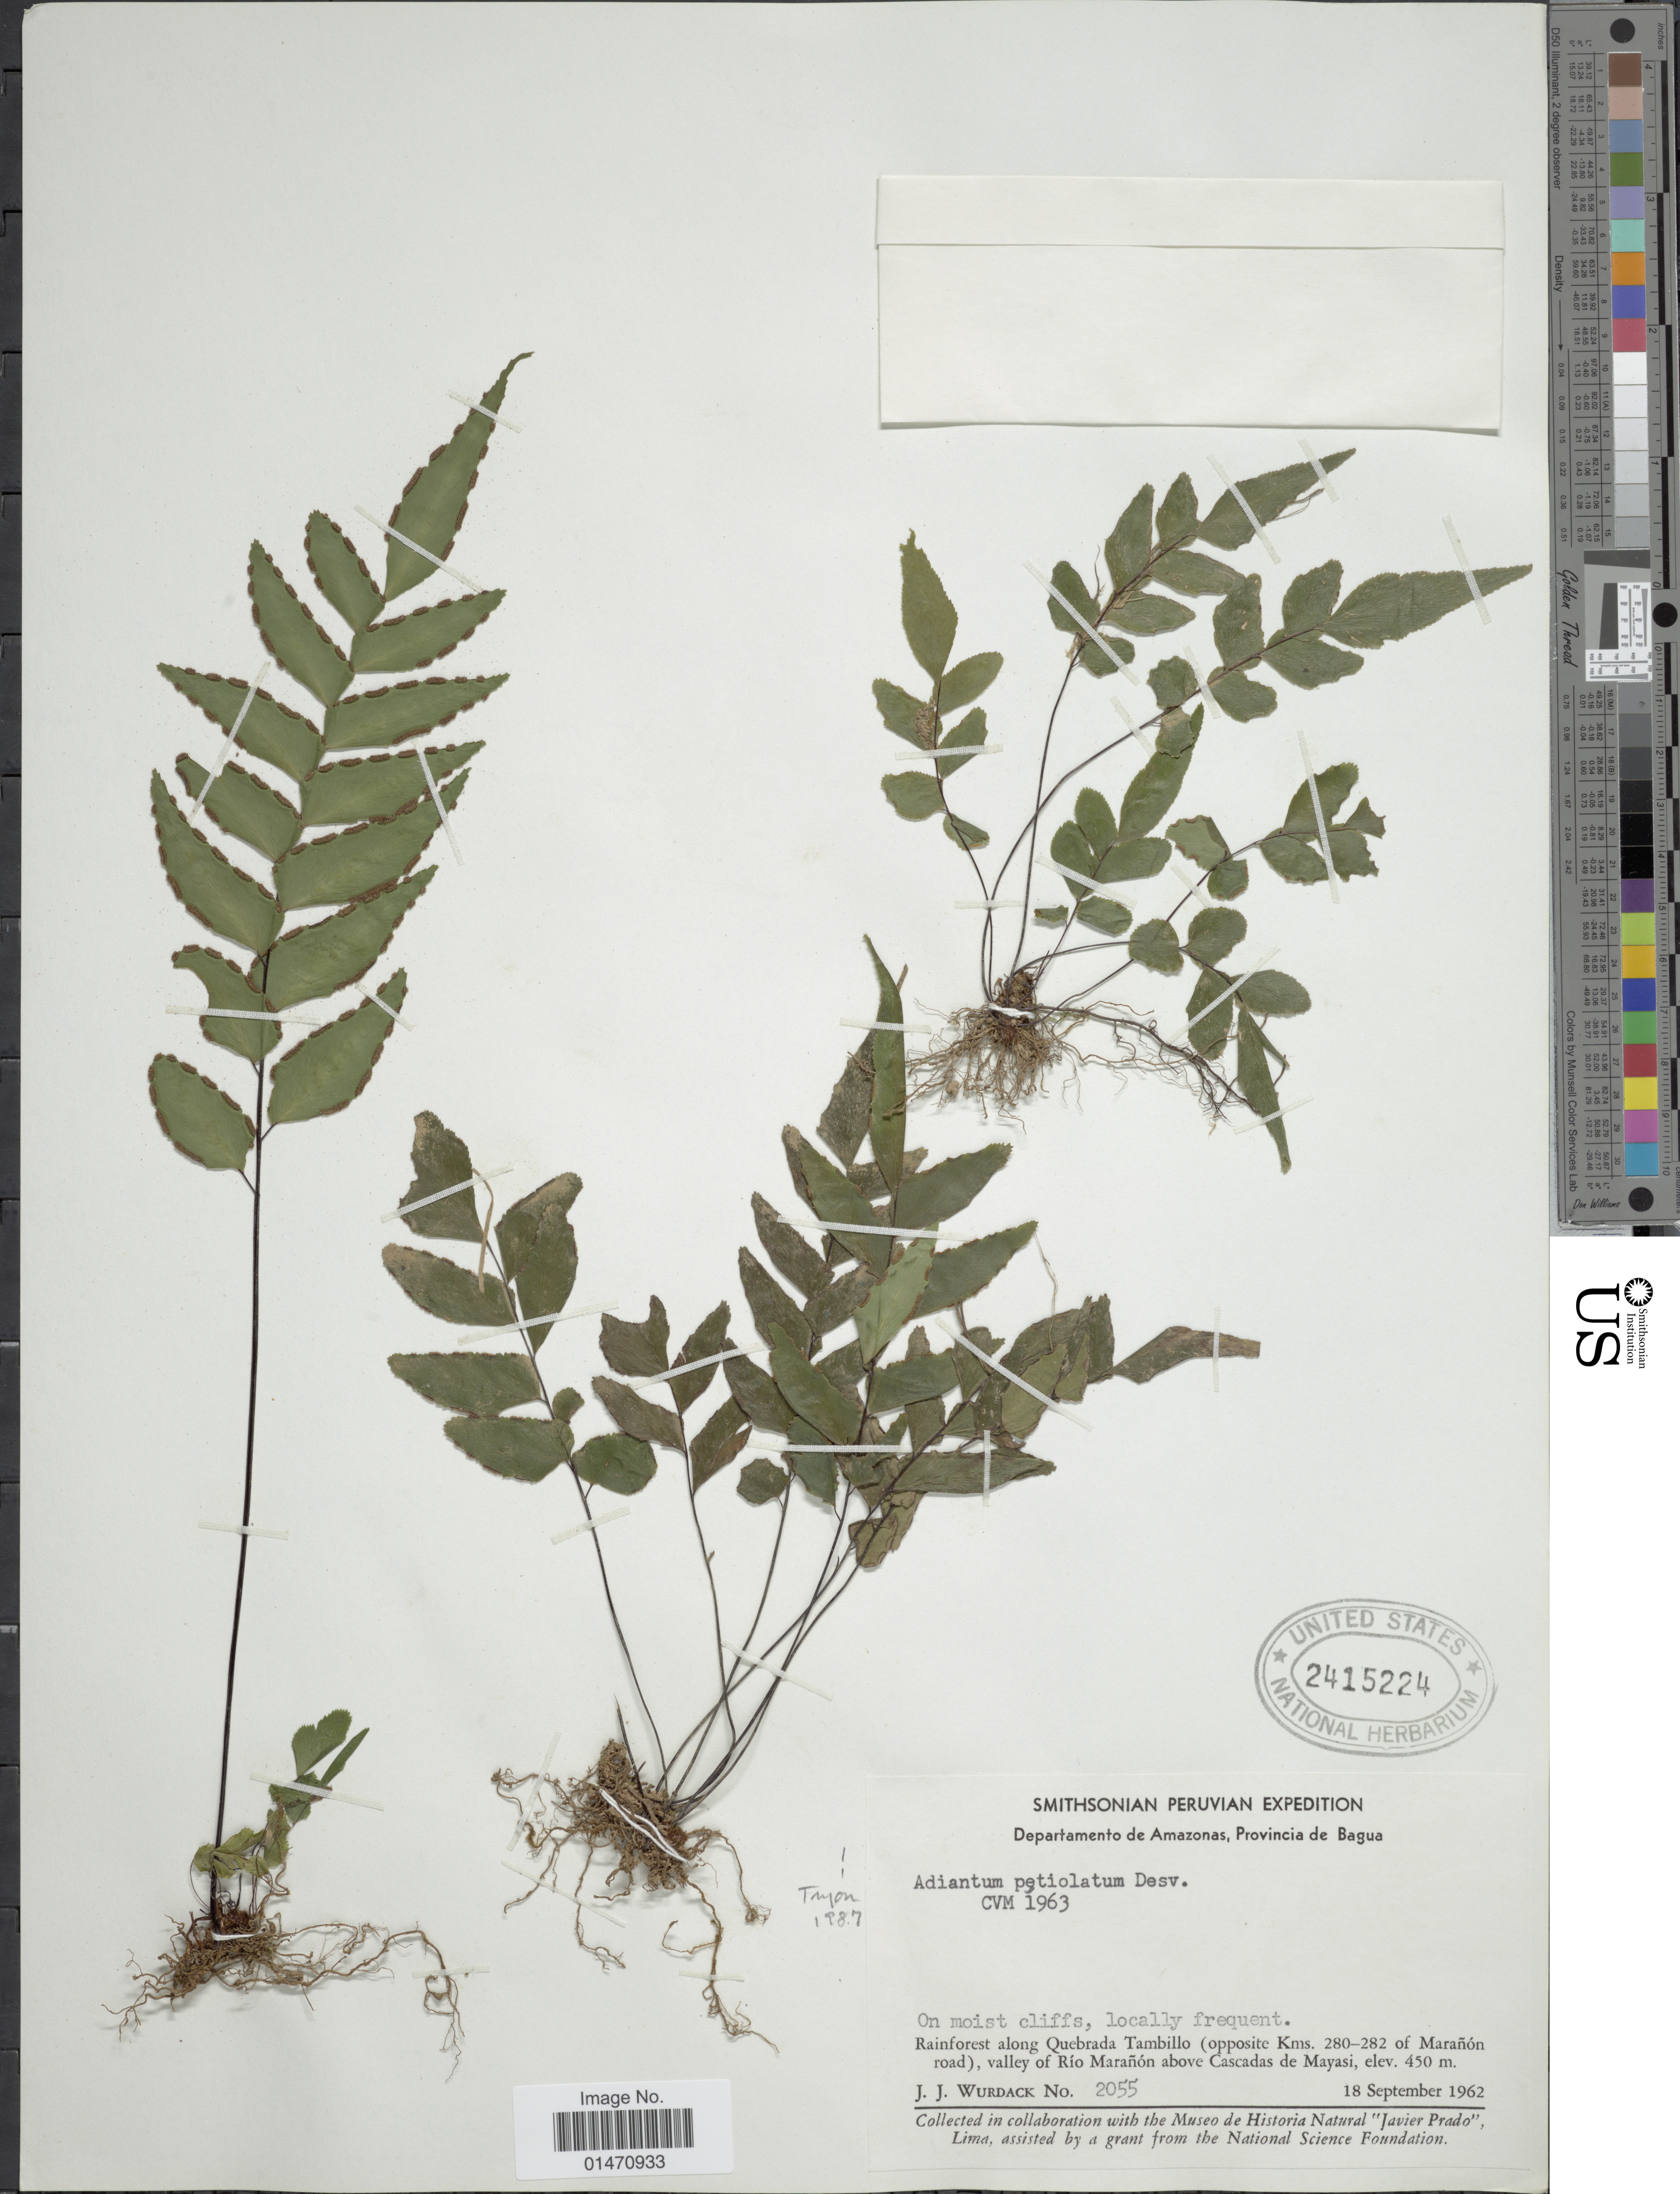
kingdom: Plantae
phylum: Tracheophyta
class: Polypodiopsida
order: Polypodiales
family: Pteridaceae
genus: Adiantum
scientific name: Adiantum petiolatum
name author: Desv.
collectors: J. J. Wurdack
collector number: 2055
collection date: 1962-09-18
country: Peru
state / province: Amazonas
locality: Departamento de Amazonas , Provincia de Bagua, on moist cliffs, Rainforest along Quebrada Tambillo(opposite Kms. 280 -282 of Maranon road, valley of Rio Maranon above Cascadas de Mayasi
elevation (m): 450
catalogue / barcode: US 2415224